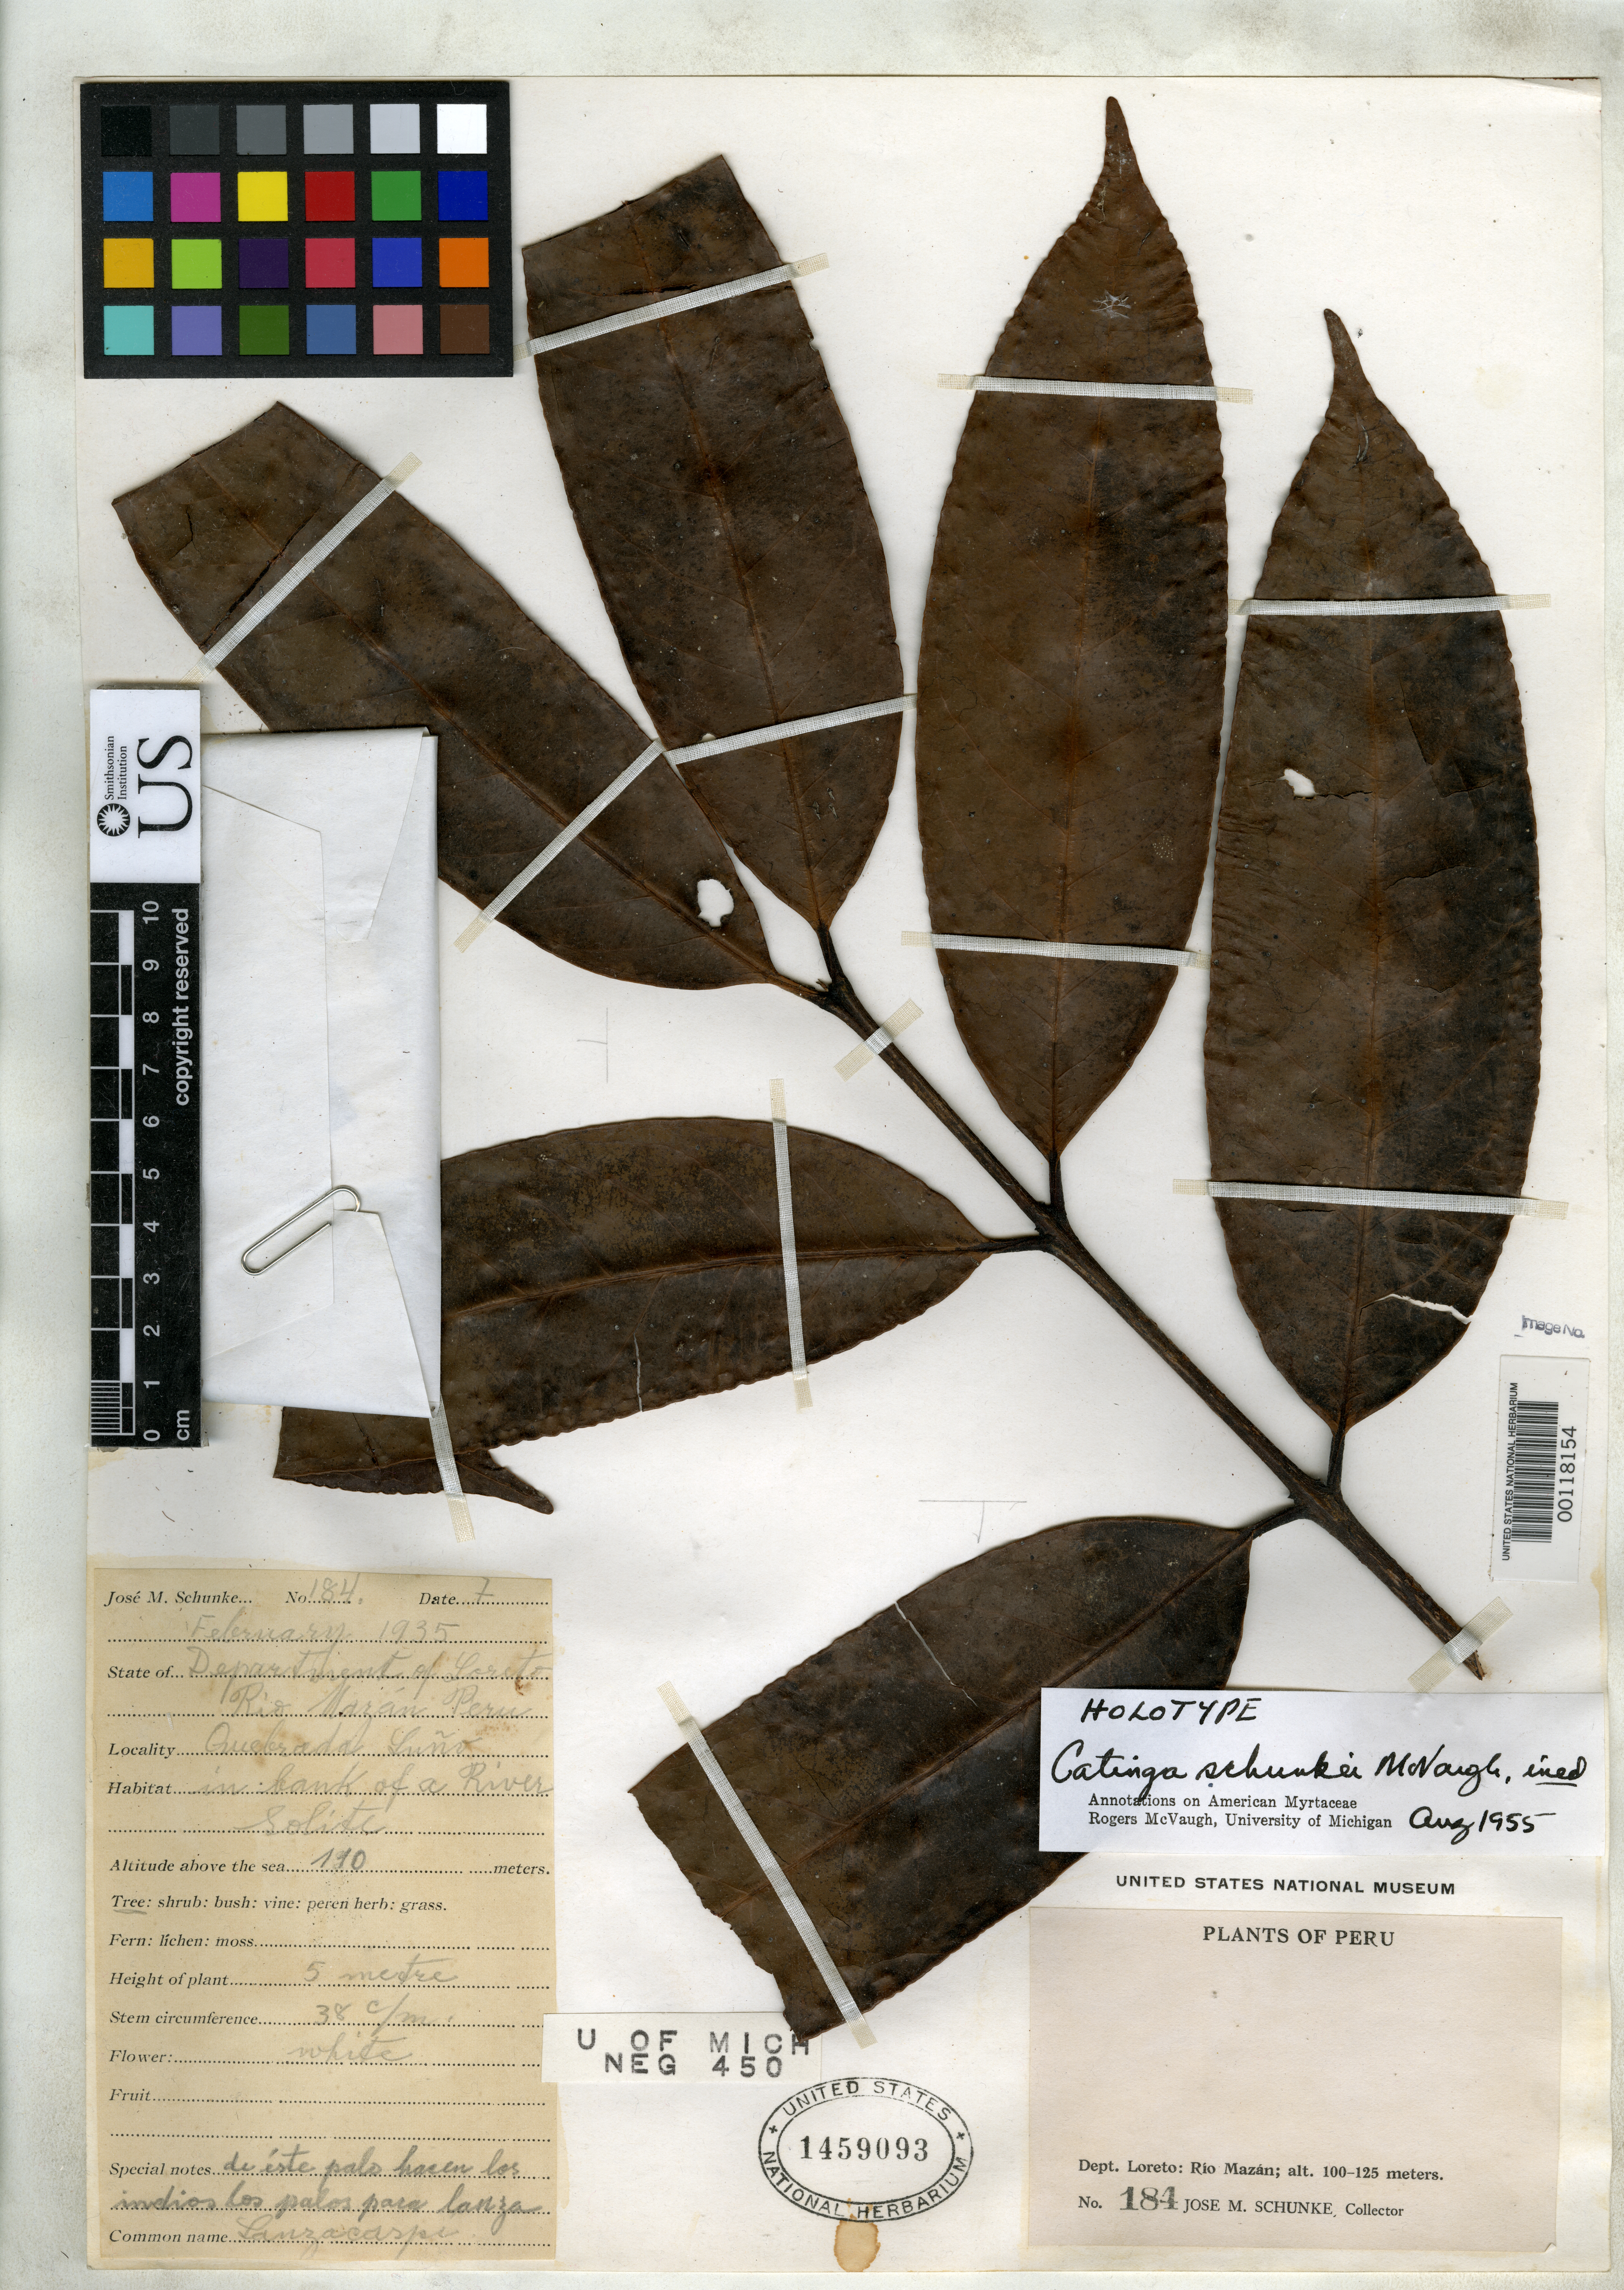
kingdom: Plantae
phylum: Tracheophyta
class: Magnoliopsida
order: Myrtales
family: Myrtaceae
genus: Eugenia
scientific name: Eugenia schunkei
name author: McVaugh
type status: Holotype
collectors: J. M. Schunke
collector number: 184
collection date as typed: Feb 1935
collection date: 1935-02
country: Peru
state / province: Loreto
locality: Rio Mazan, Quebrada Luni.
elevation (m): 110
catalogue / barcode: US 1459093